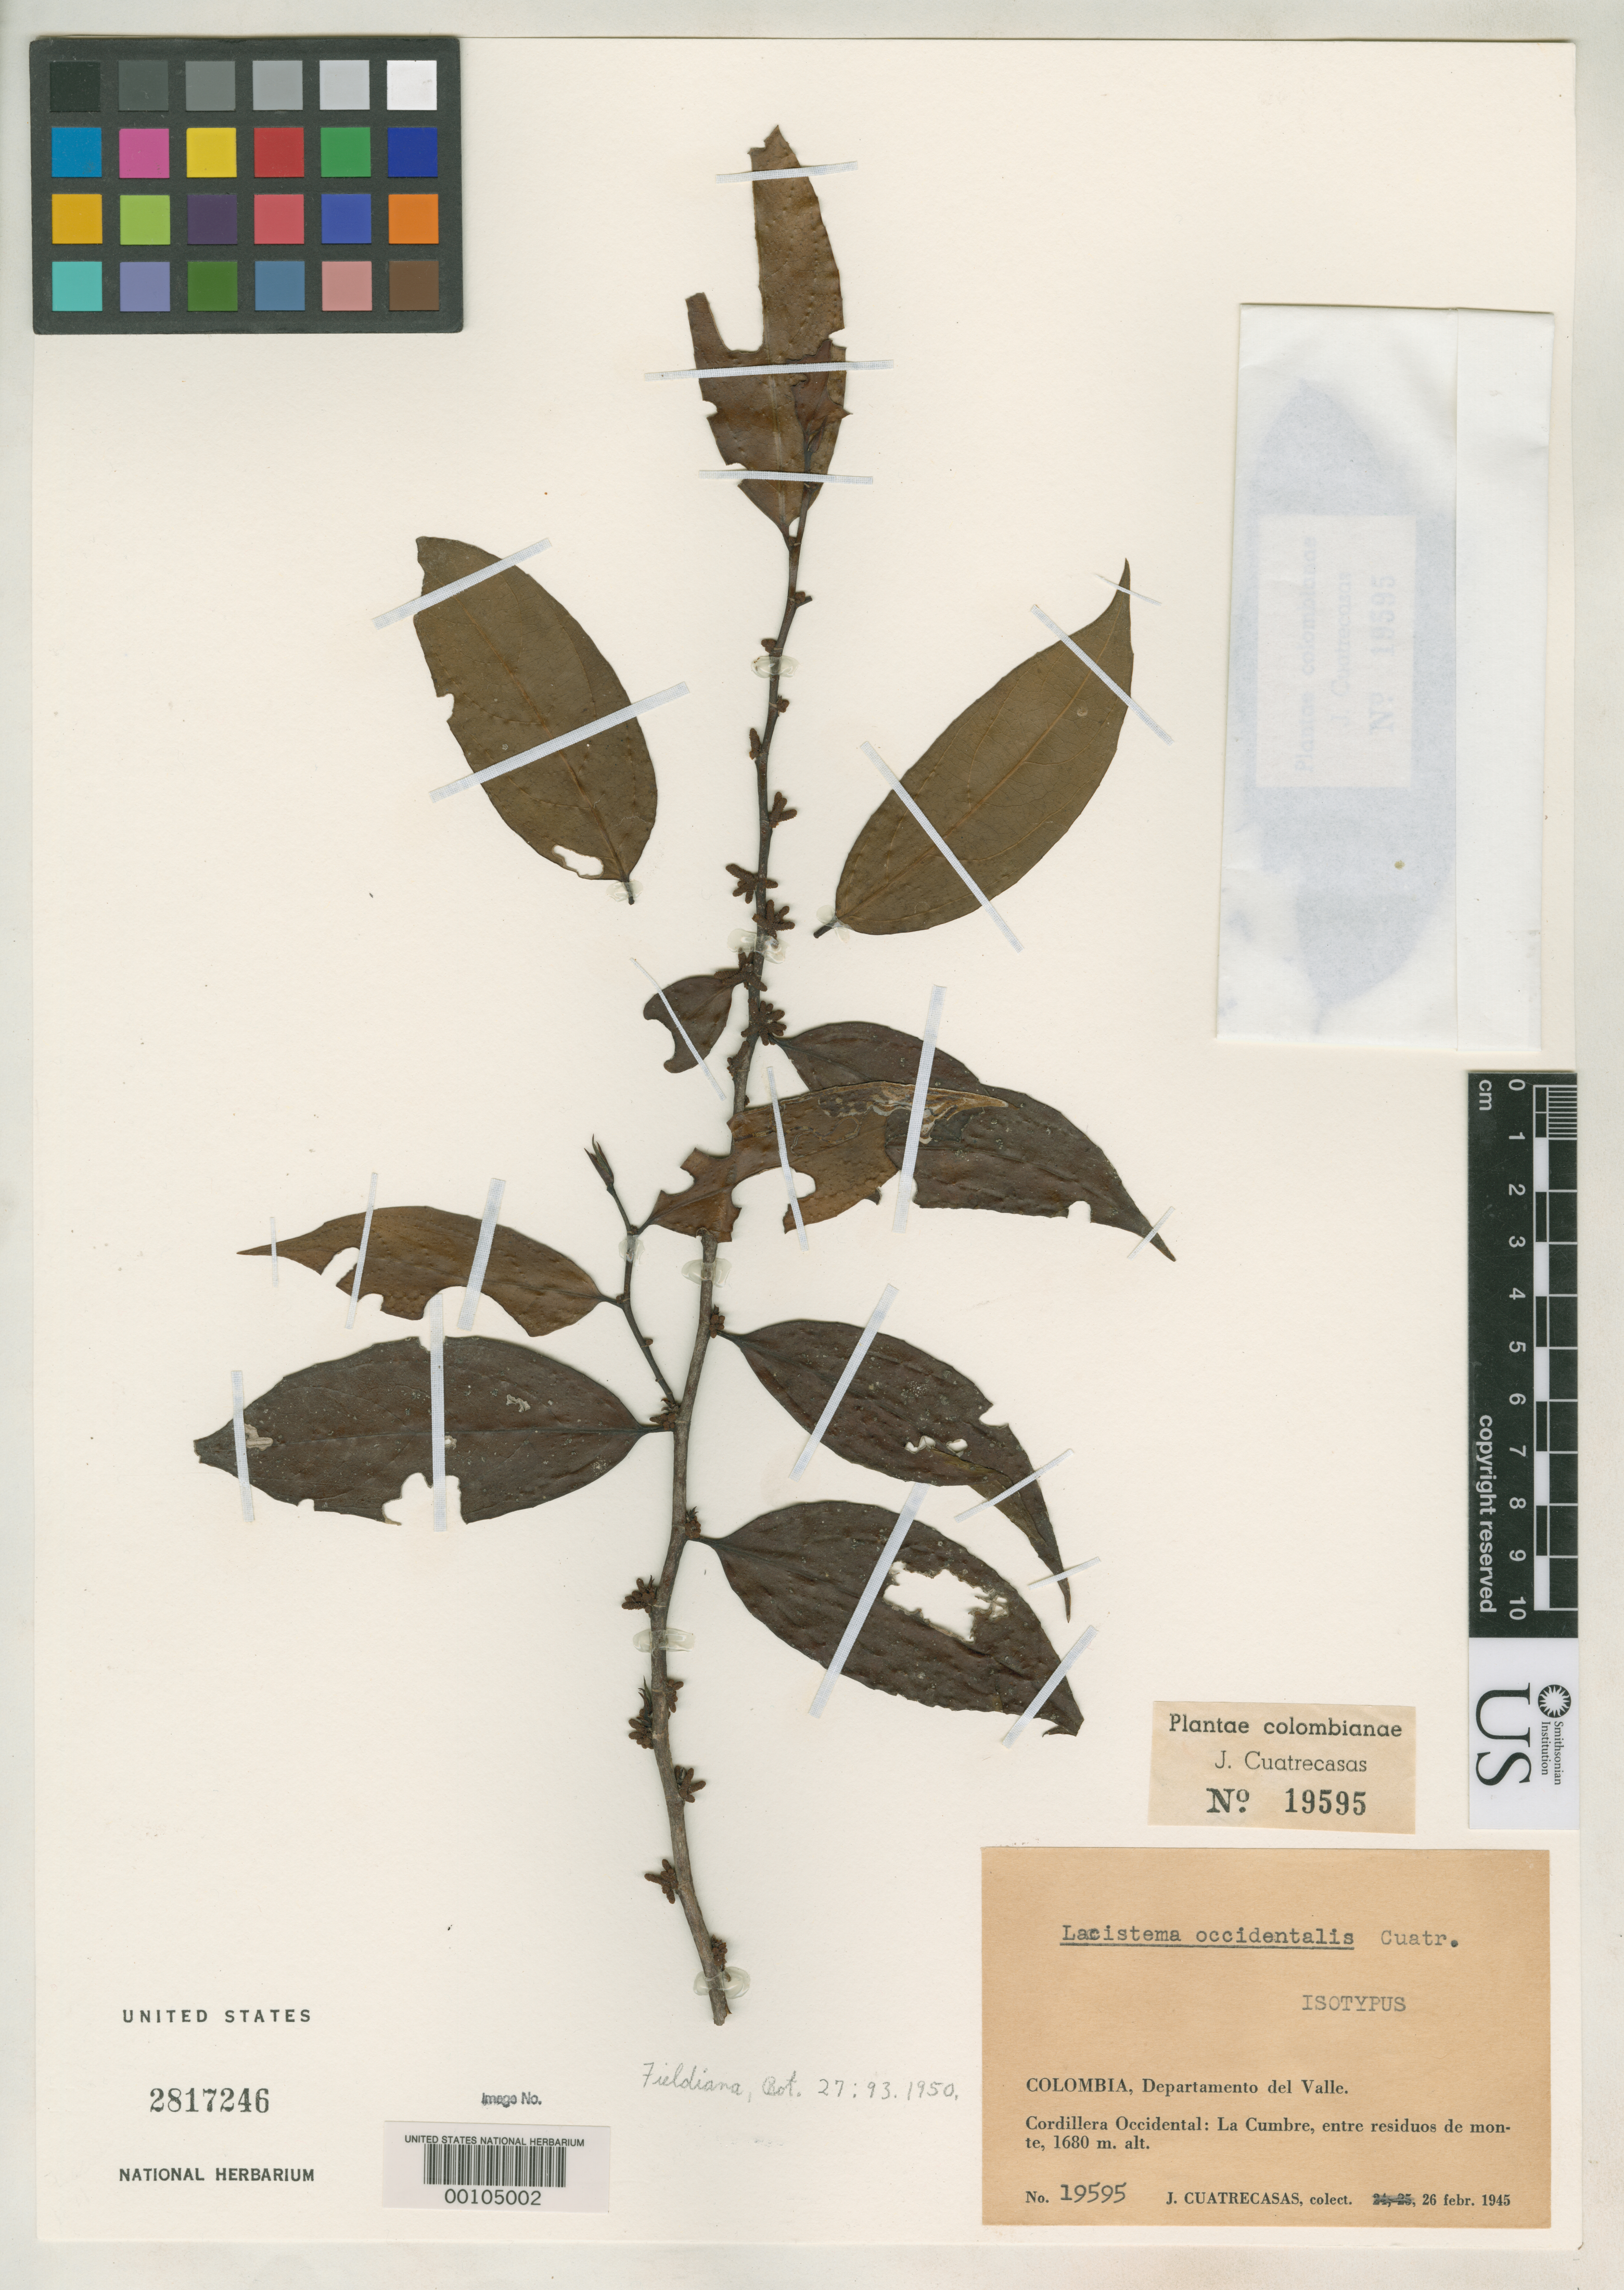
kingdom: Plantae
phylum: Tracheophyta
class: Magnoliopsida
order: Malpighiales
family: Lacistemataceae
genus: Lacistema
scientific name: Lacistema occidentale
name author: Cuatrec.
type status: Isotype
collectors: J. Cuatrecasas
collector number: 19595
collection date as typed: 25 Feb 1945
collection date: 1945-02-25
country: Colombia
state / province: Valle del Cauca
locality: La Cumbe.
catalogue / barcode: US 2817246